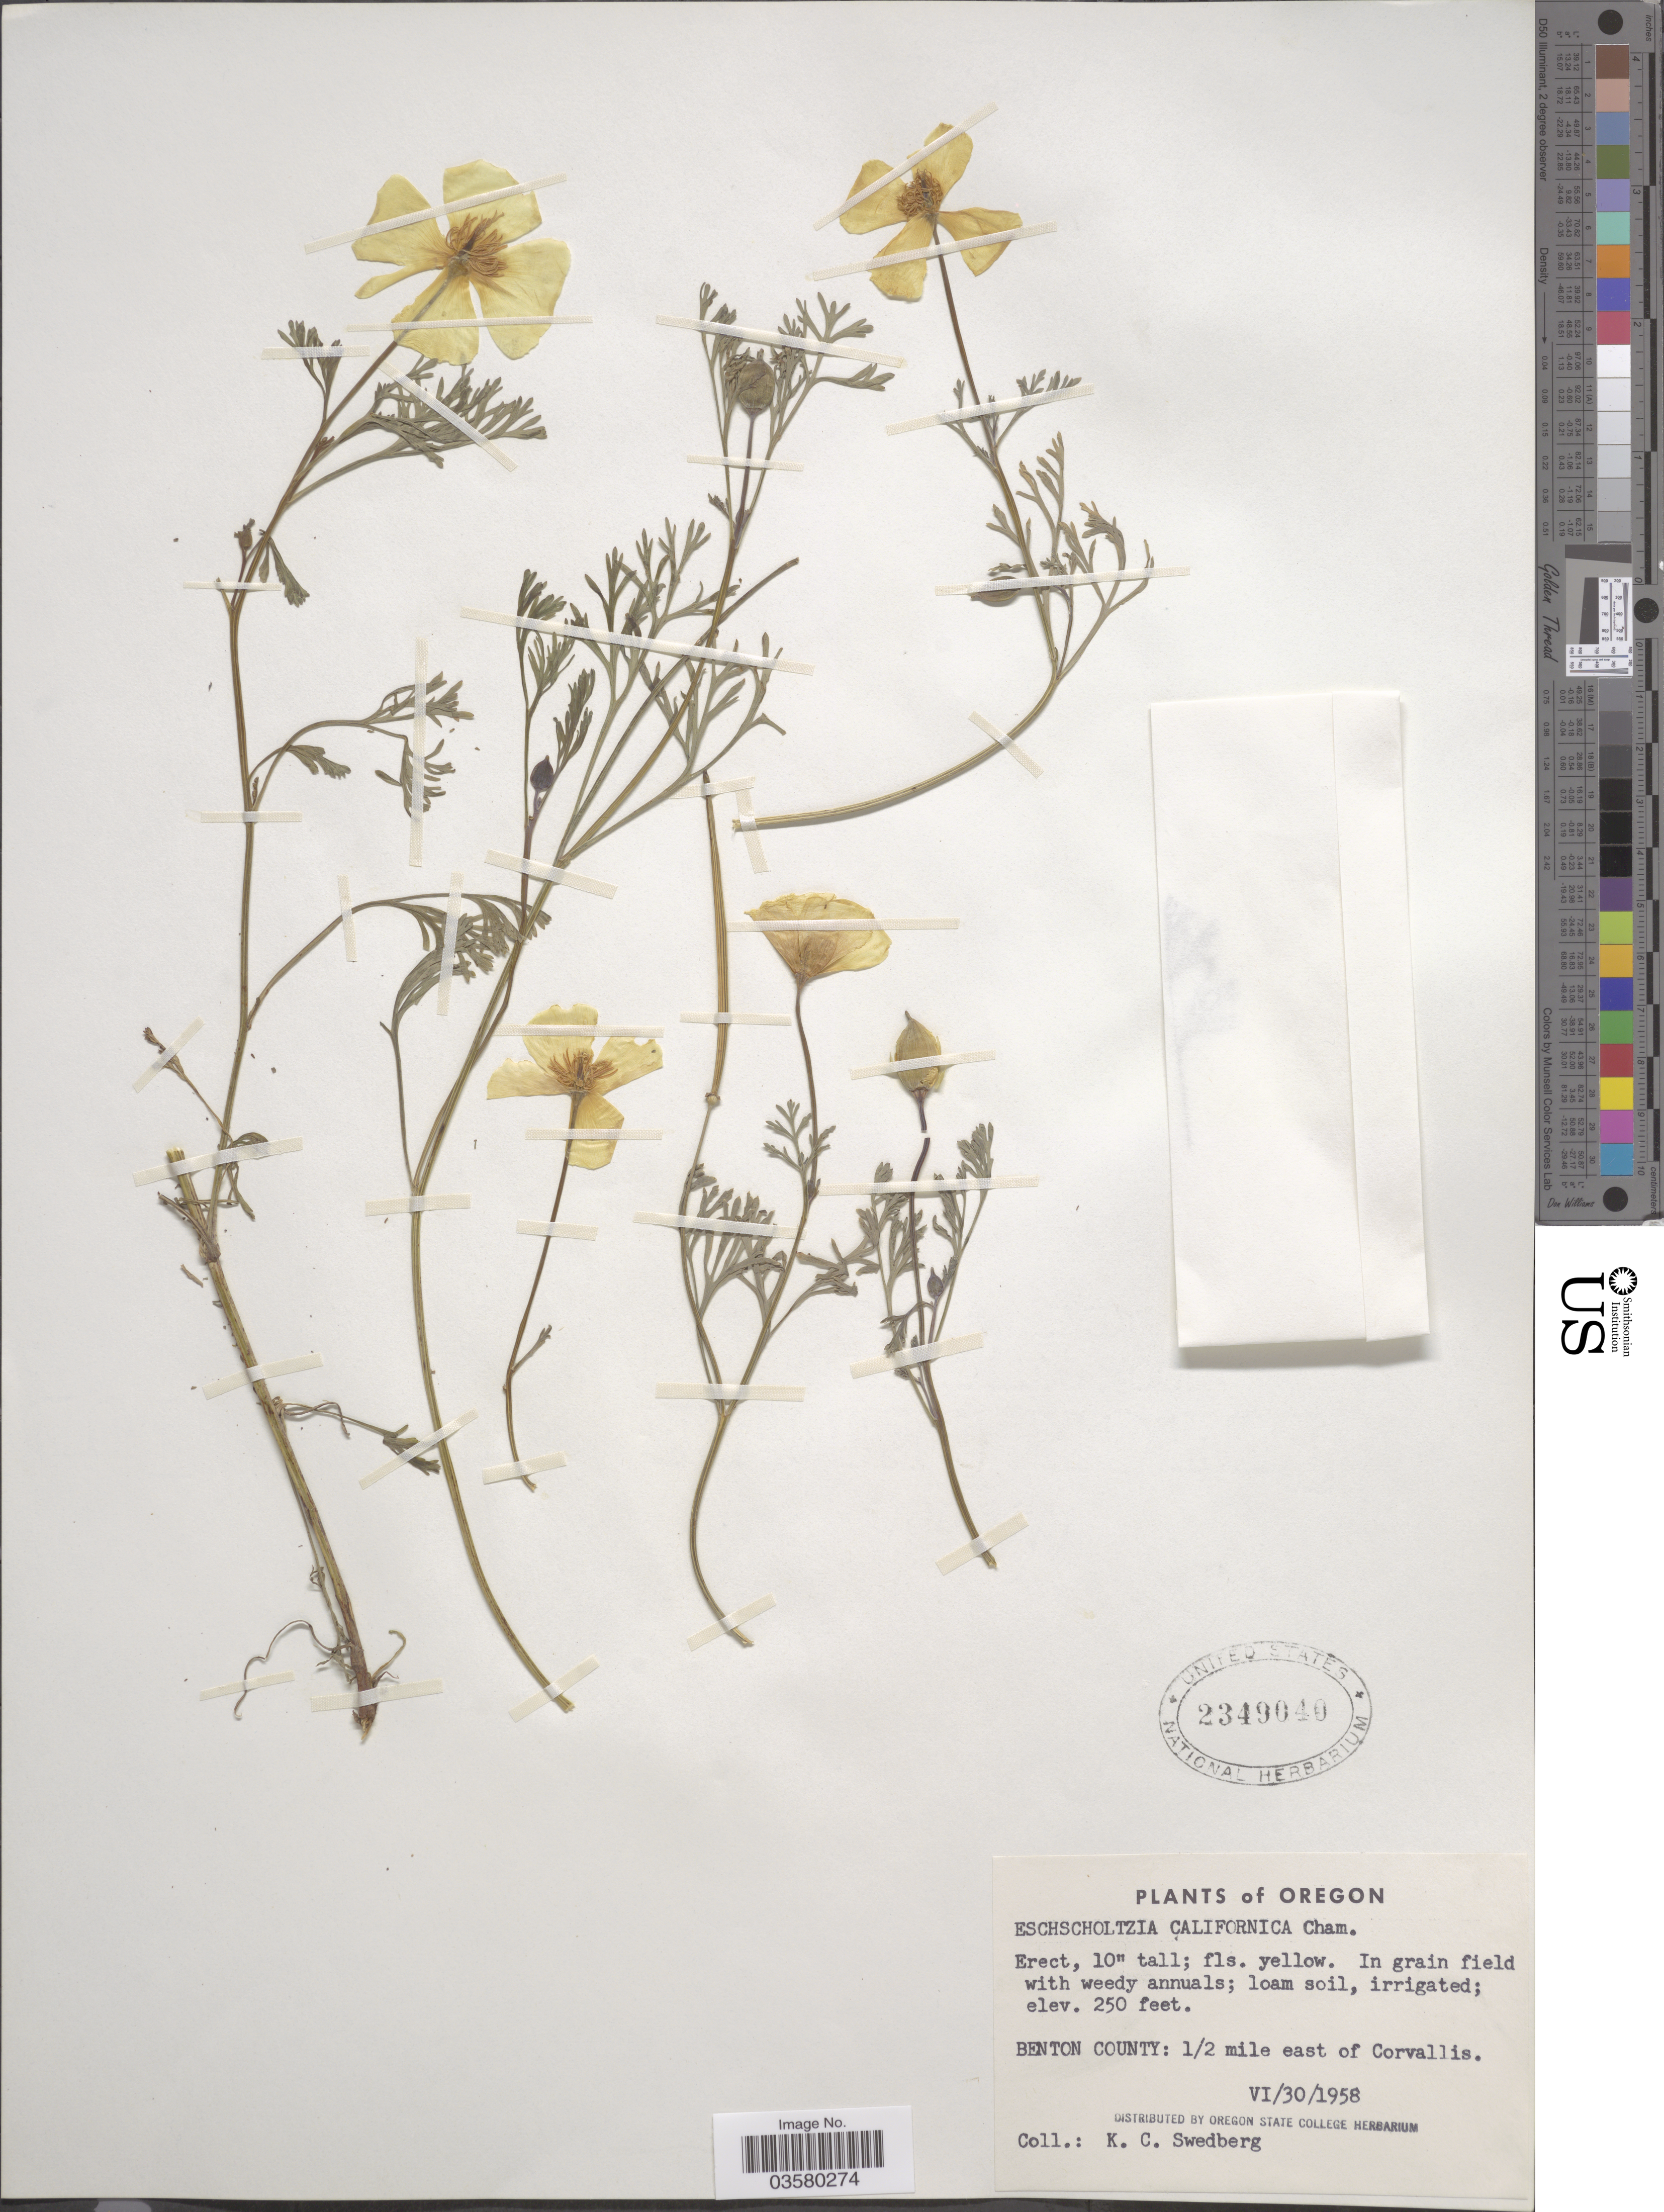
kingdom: Plantae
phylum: Tracheophyta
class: Magnoliopsida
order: Ranunculales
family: Papaveraceae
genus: Eschscholzia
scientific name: Eschscholzia californica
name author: Cham.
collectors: K. Swedberg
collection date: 1958-06-30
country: United States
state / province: Oregon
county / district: Benton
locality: Benton County: ½ mile east of Corvallis.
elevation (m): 76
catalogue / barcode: US 2349040